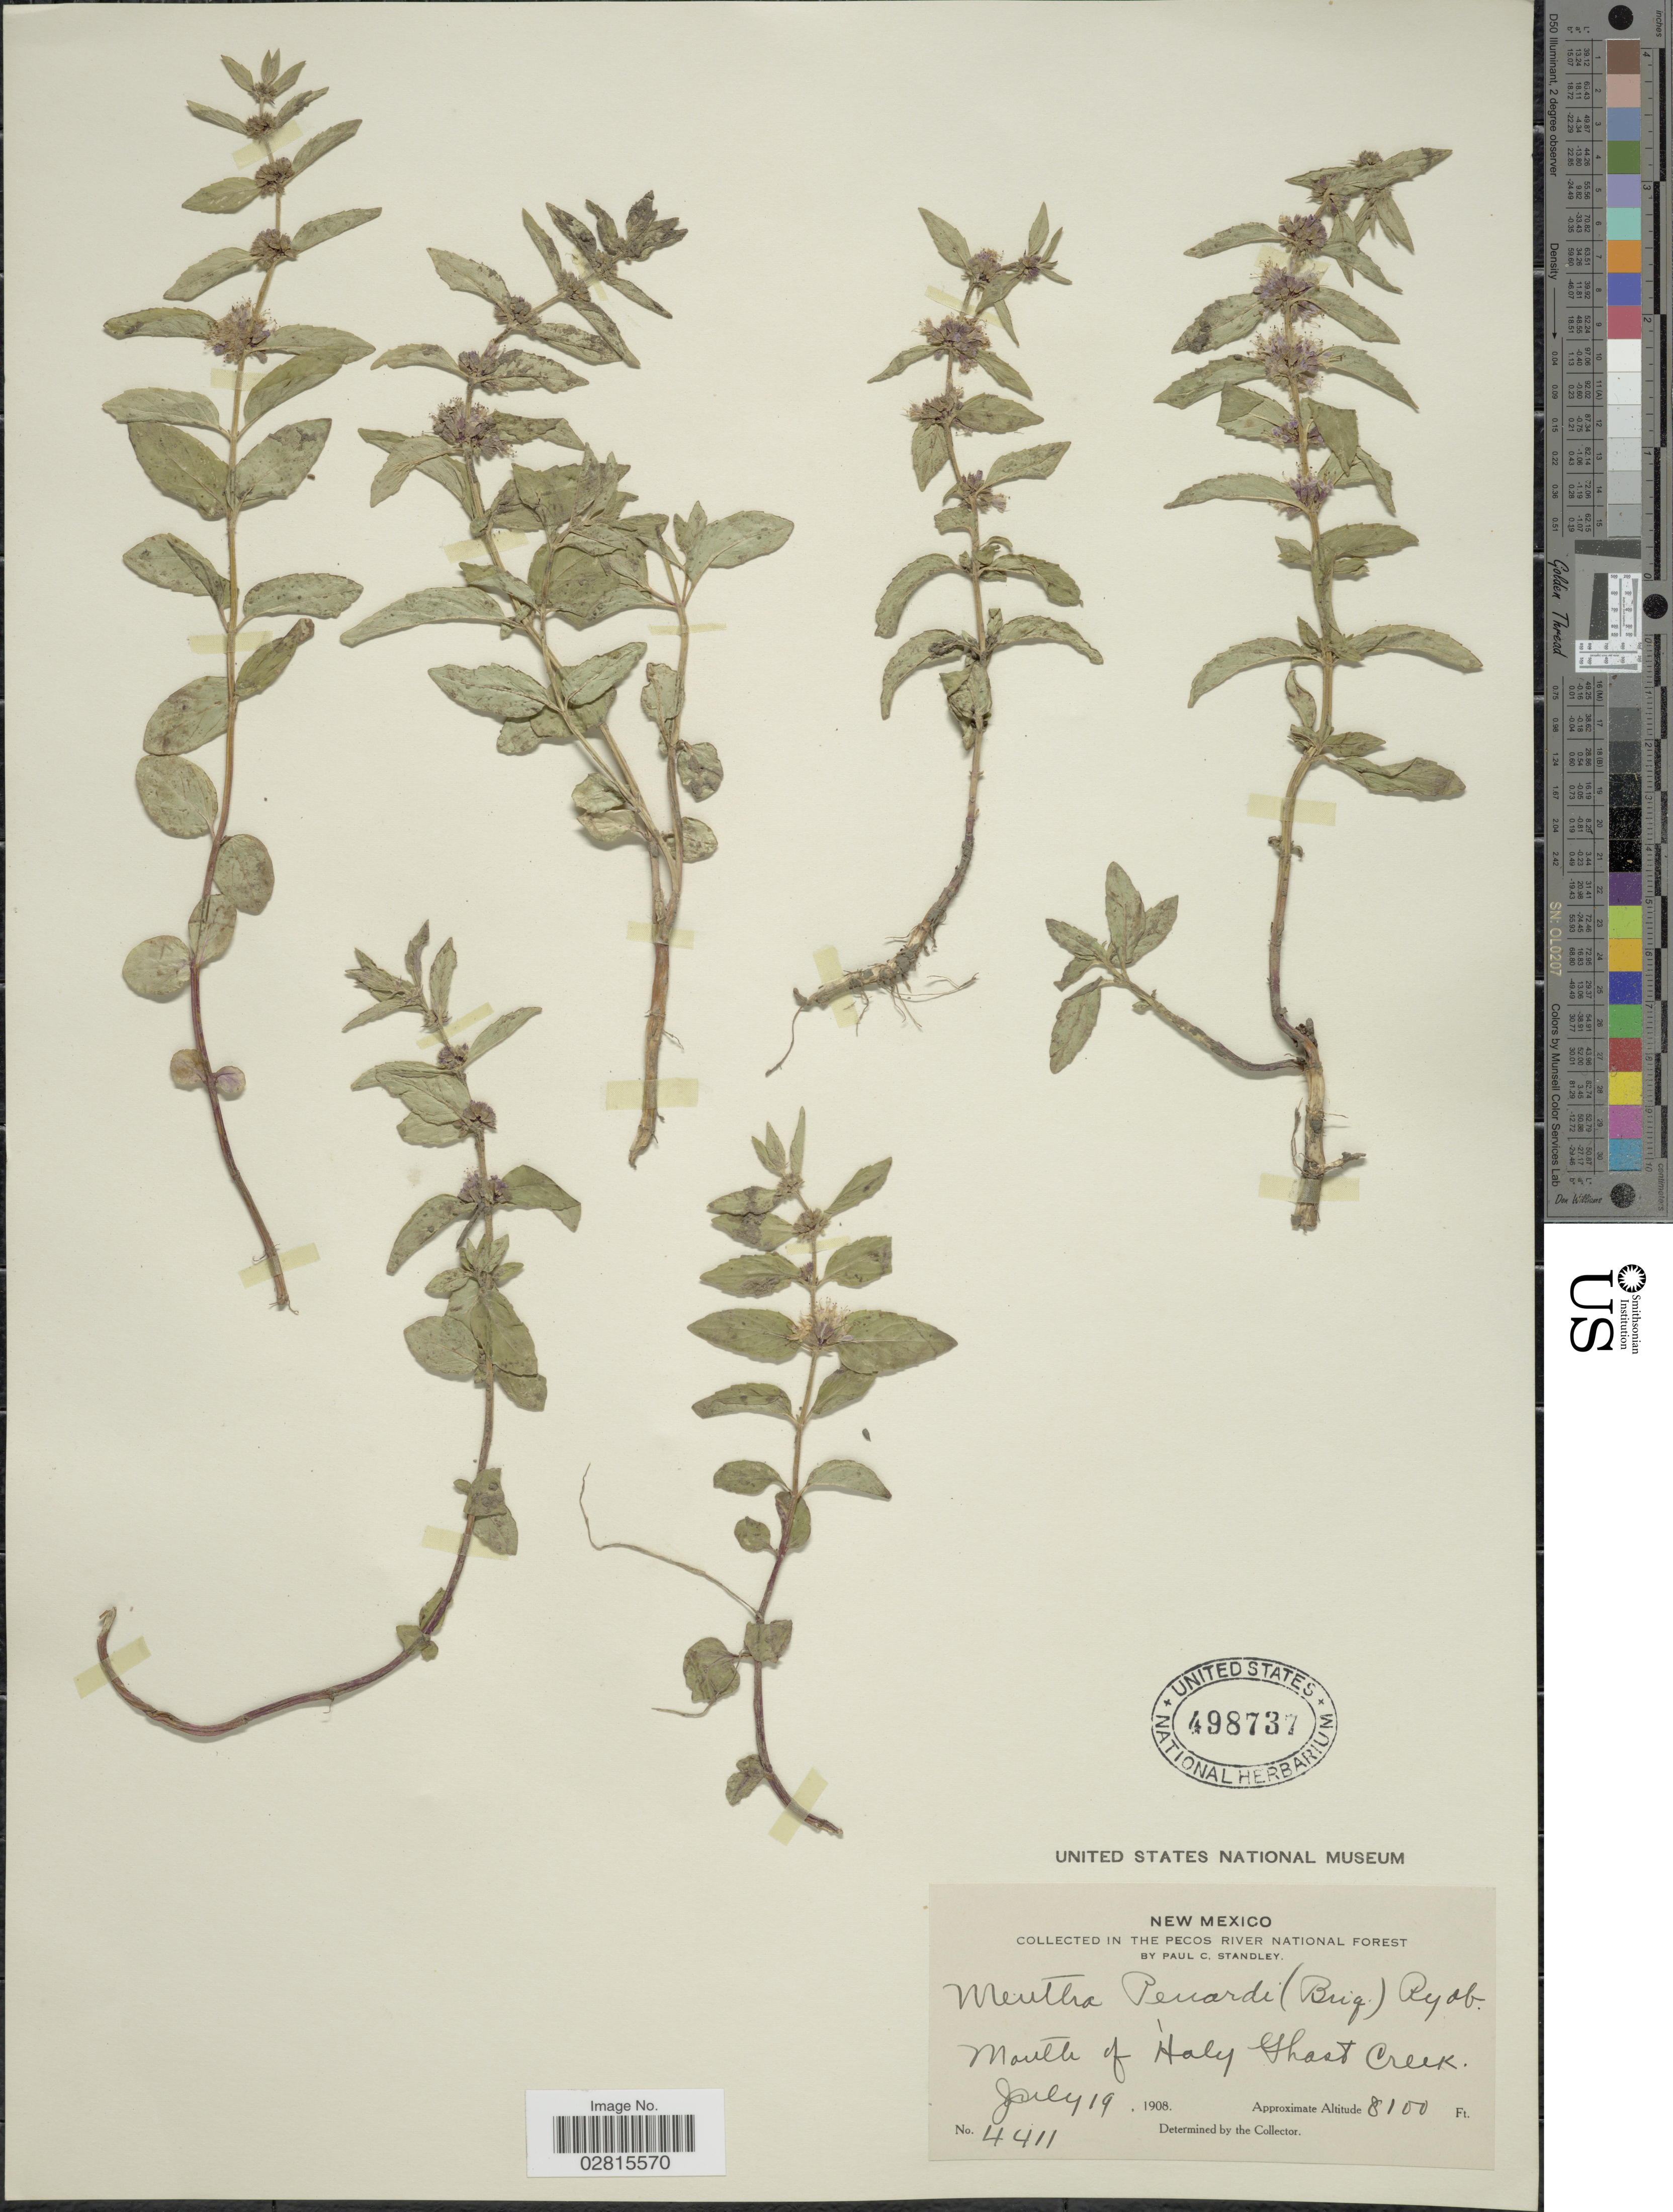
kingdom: Plantae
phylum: Tracheophyta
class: Magnoliopsida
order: Lamiales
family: Lamiaceae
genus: Mentha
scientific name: Mentha penardii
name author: (Briq.) Rydb.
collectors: P. C. Standley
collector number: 4411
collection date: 1908-07-19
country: United States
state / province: New Mexico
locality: In the Pecos River National Forest, mouth of Holy Ghost Creek.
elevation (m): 2469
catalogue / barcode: US 498737